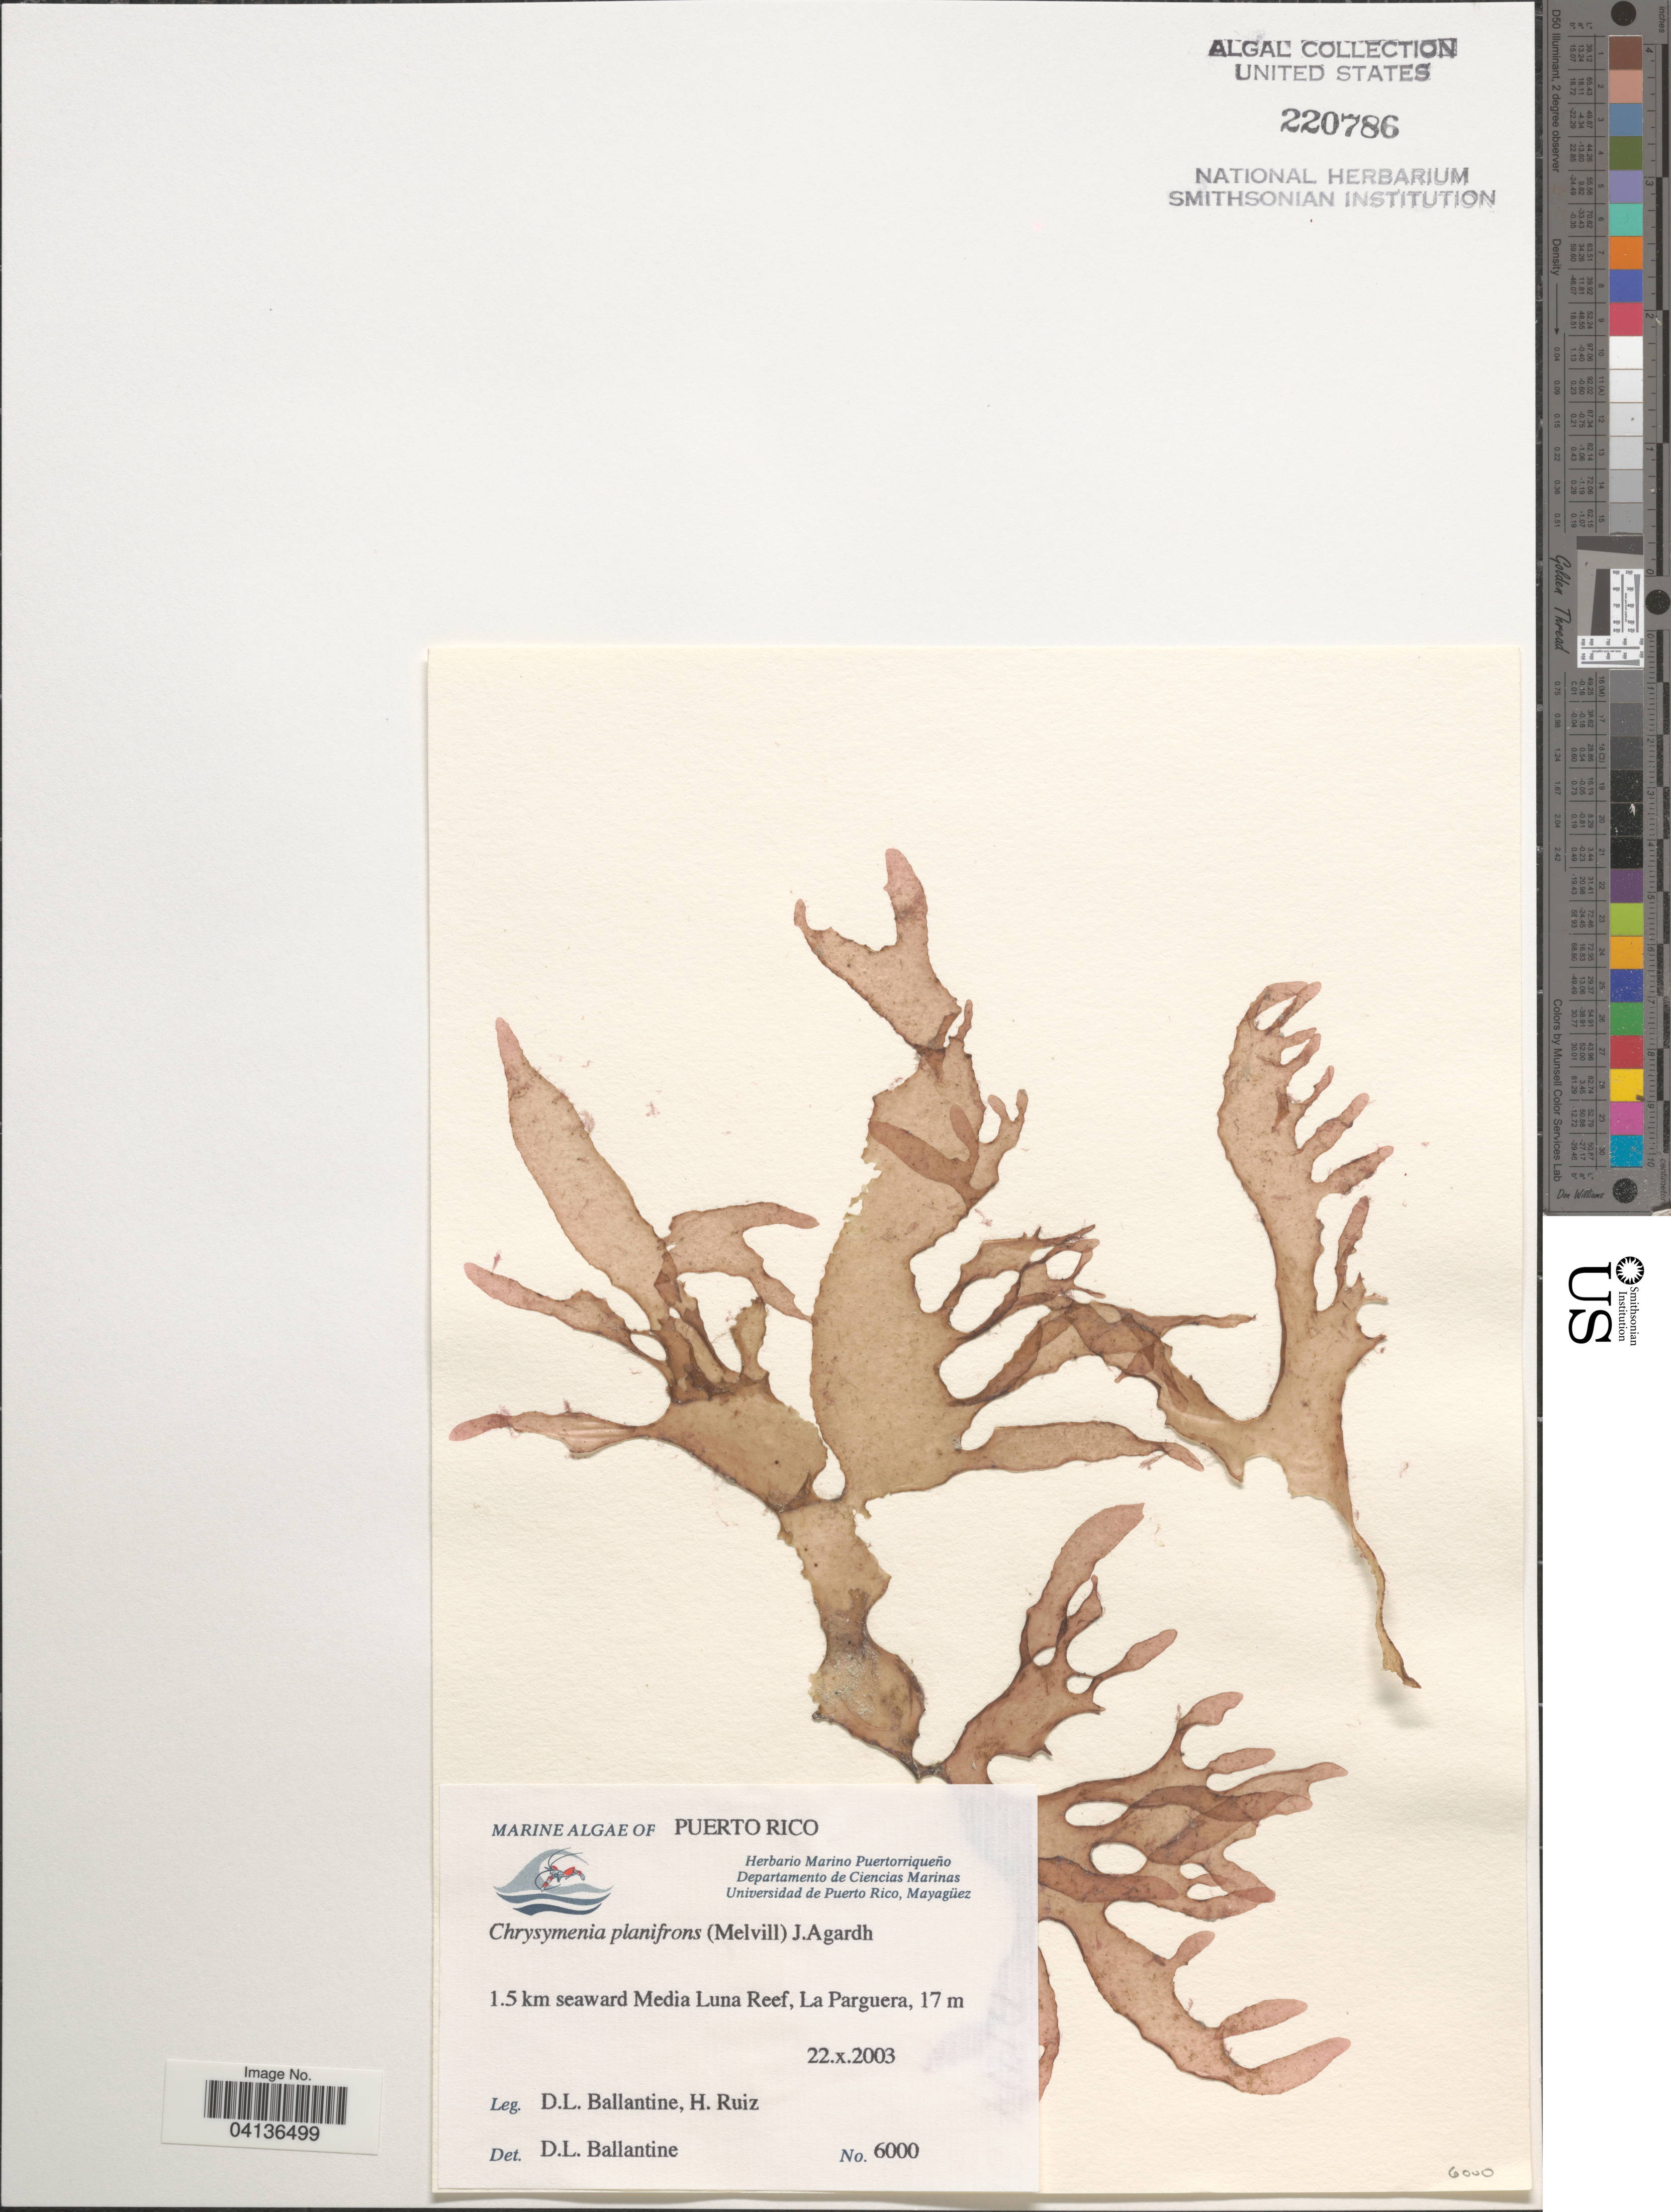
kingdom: Plantae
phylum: Rhodophyta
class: Florideophyceae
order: Rhodymeniales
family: Rhodymeniaceae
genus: Chrysymenia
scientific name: Chrysymenia planifrons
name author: (Melvill) J. Agardh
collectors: D.L. Ballantine & H. Ruiz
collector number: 6000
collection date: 2003-10-22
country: Puerto Rico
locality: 1.5 km seaward Media Luna Reef, La Parguera.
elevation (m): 17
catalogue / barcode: US 220786